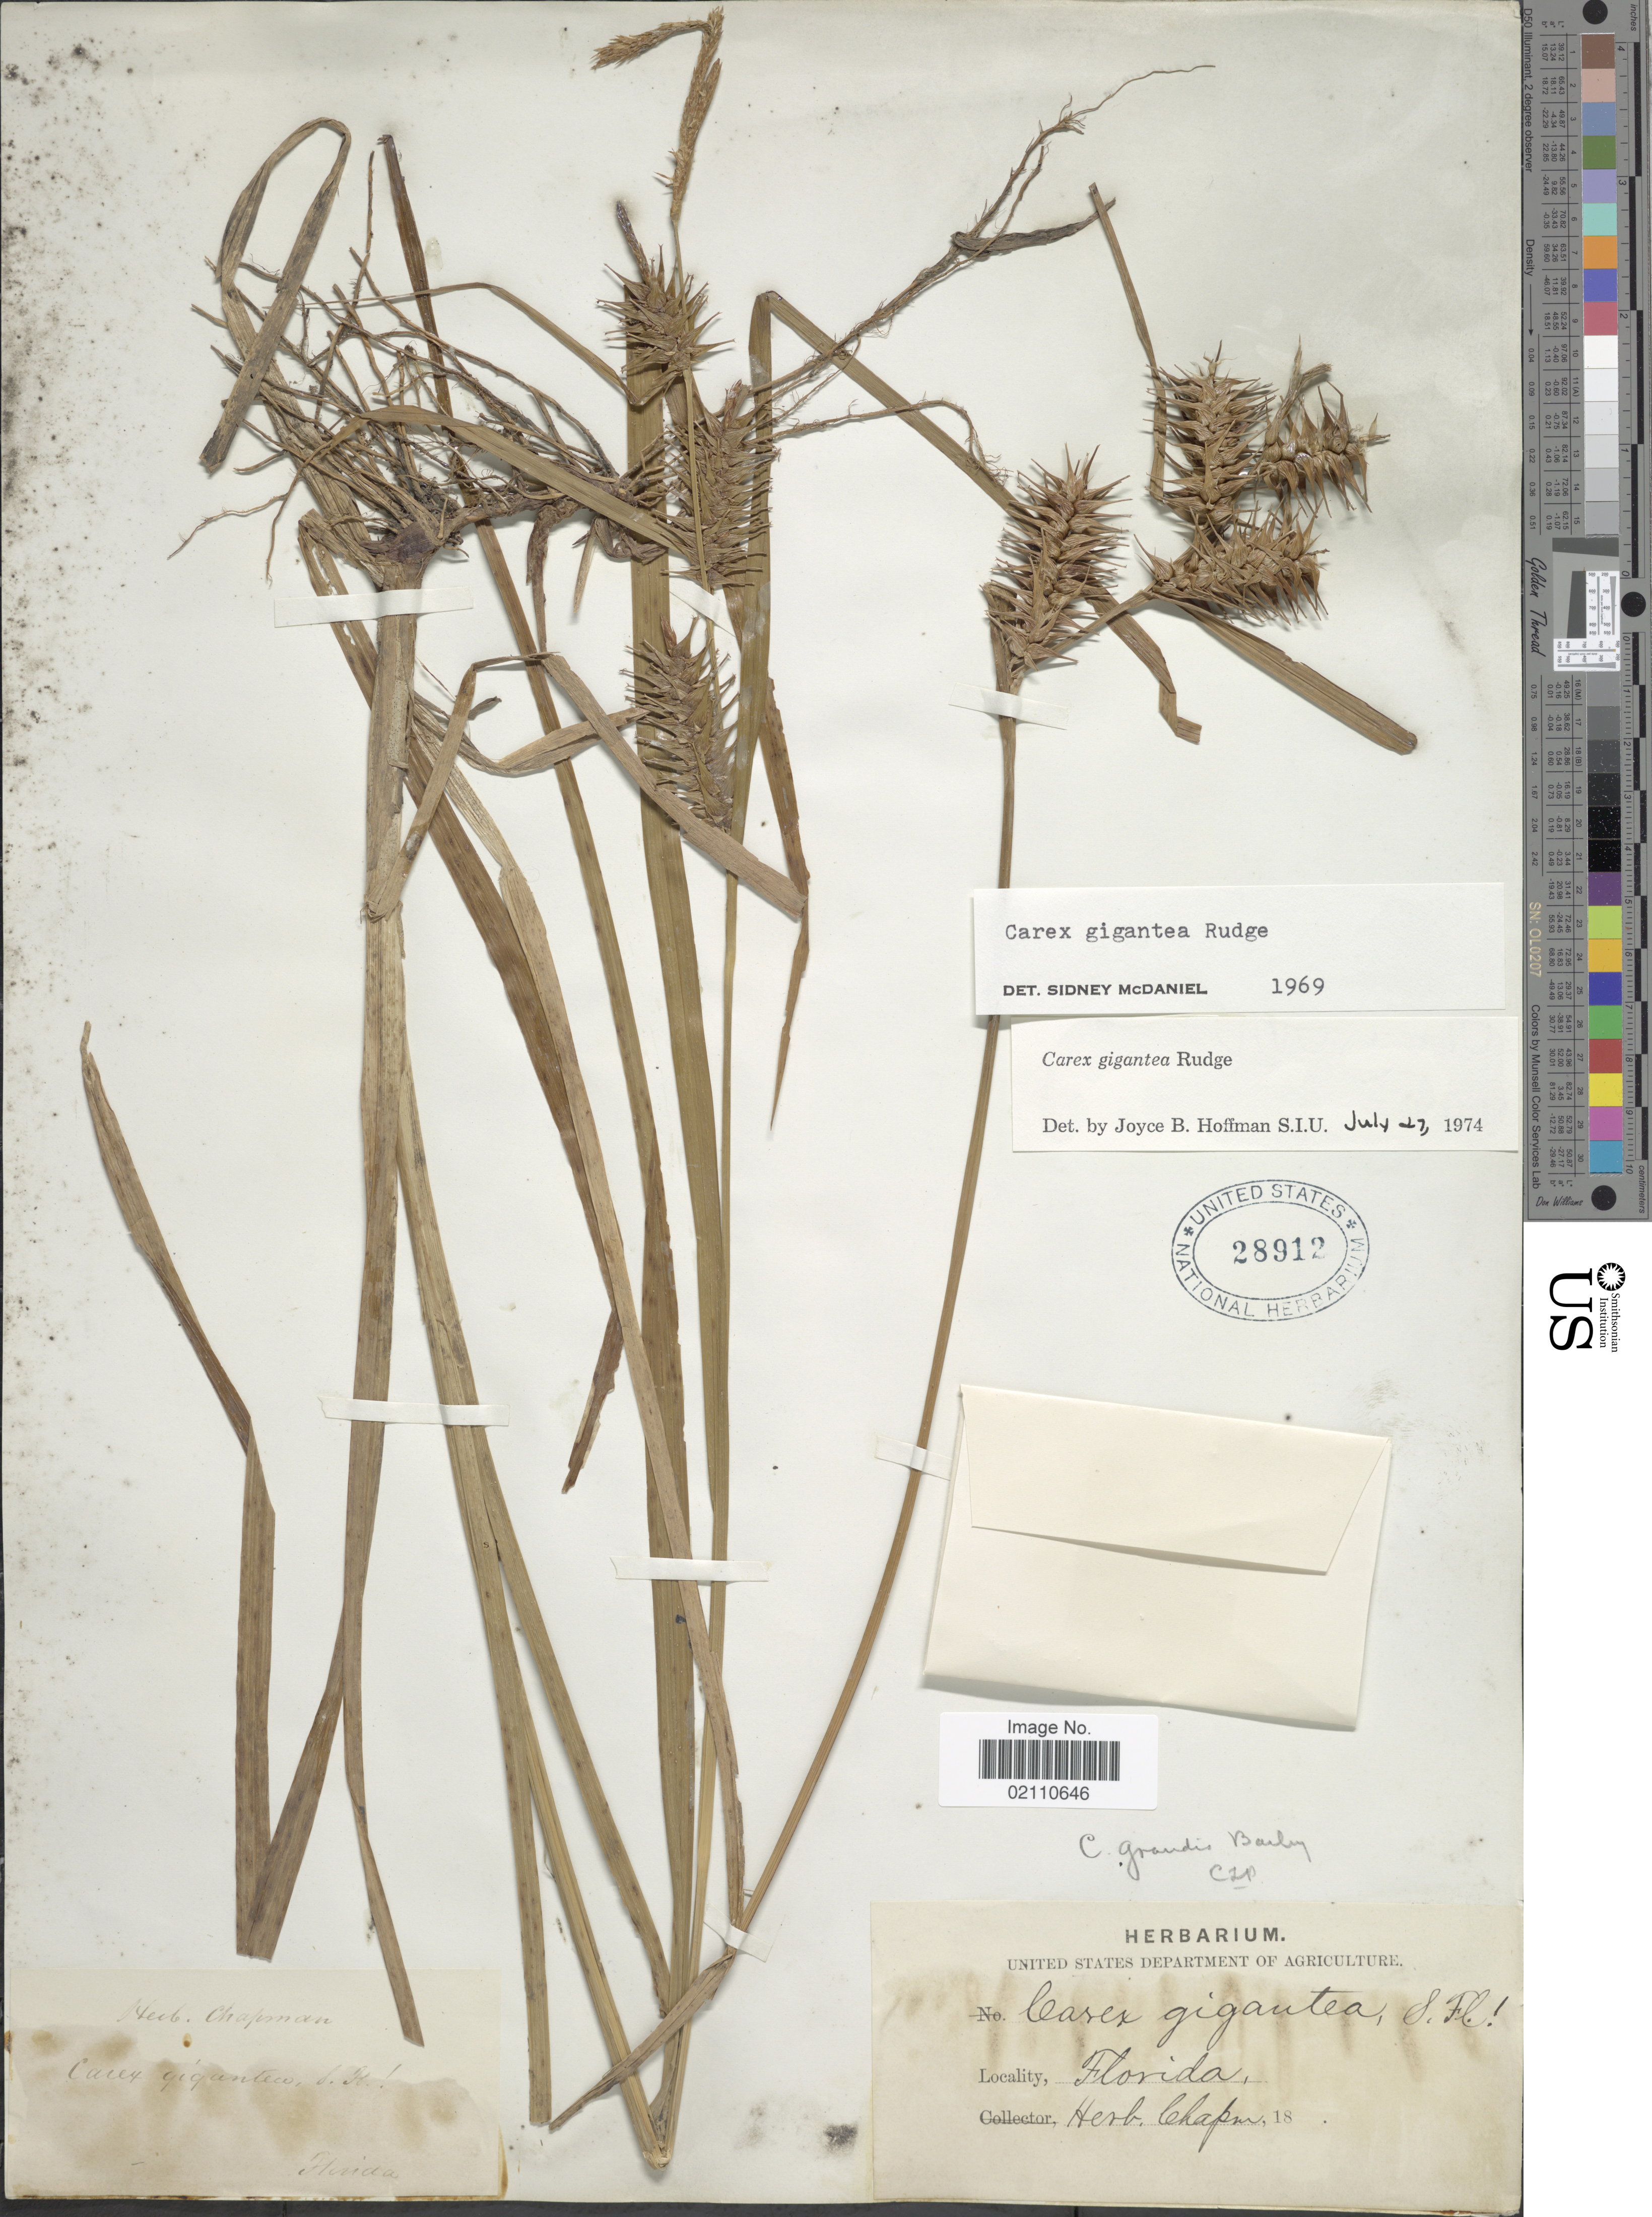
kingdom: Plantae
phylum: Tracheophyta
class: Liliopsida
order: Poales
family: Cyperaceae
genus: Carex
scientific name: Carex gigantea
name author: Rudge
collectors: ex herb. Chapman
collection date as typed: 18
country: United States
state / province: Florida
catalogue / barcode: US 28912